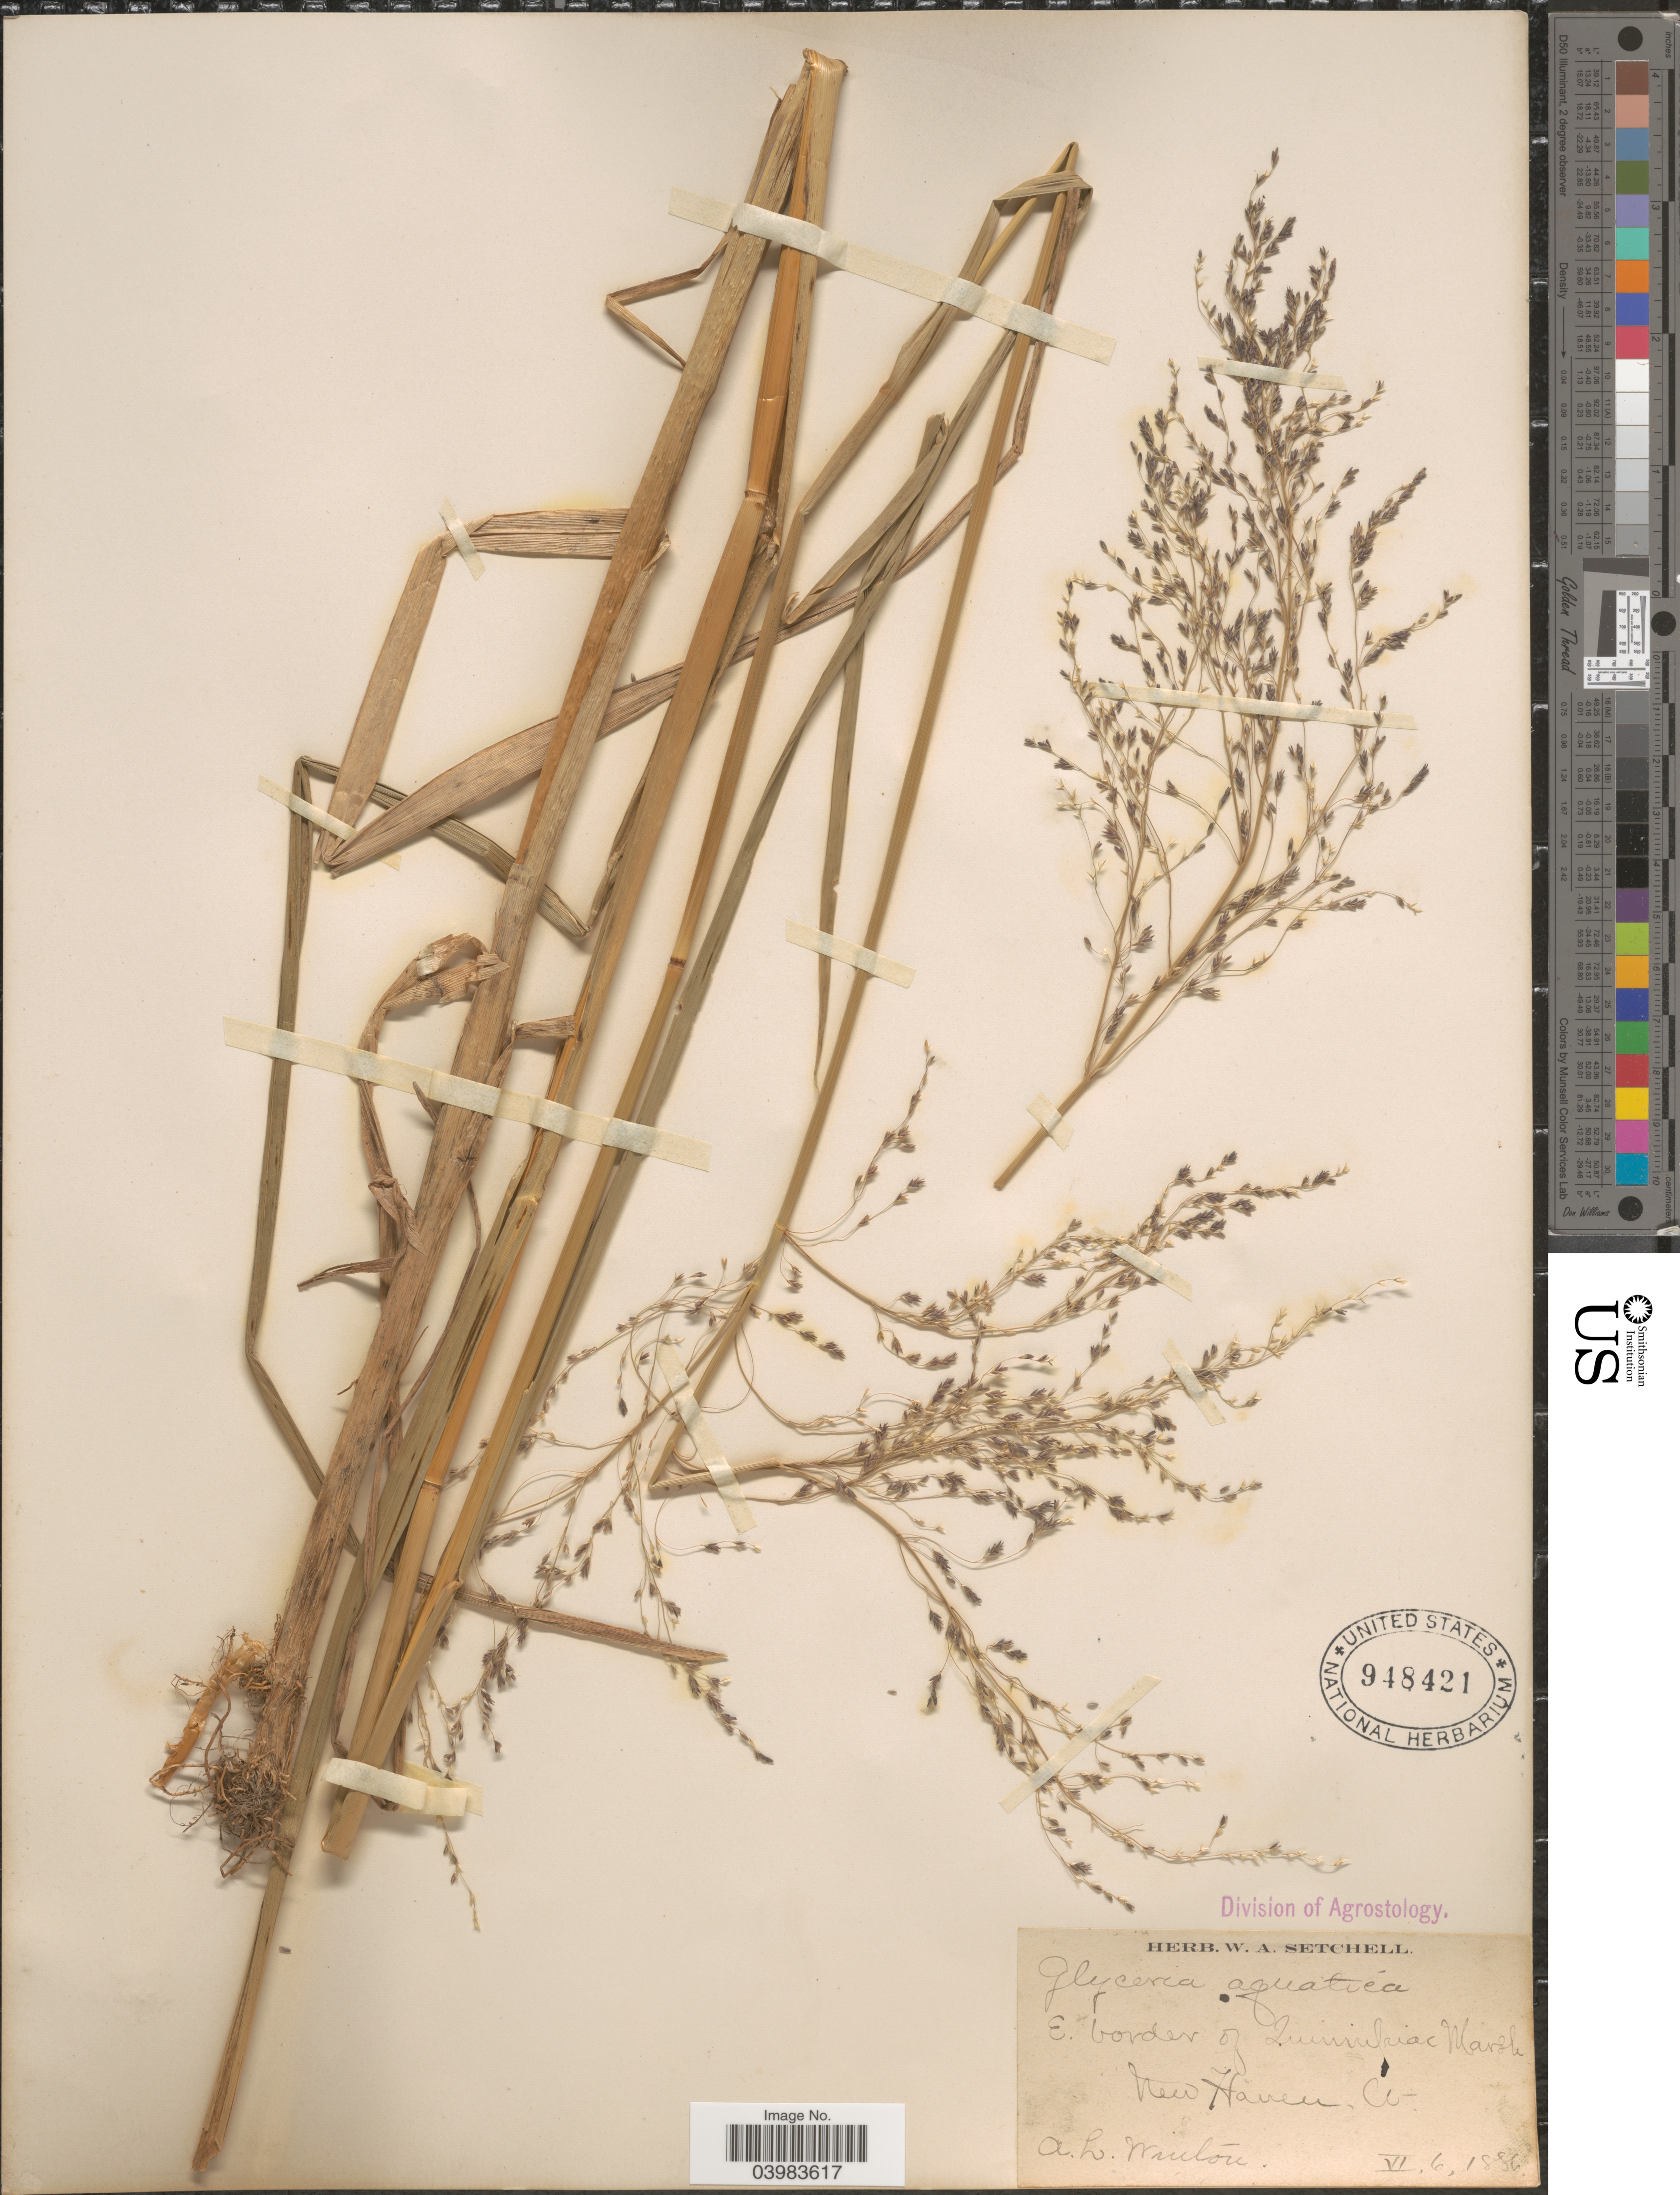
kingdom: Plantae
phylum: Tracheophyta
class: Liliopsida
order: Poales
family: Poaceae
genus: Glyceria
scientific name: Glyceria grandis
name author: S. Watson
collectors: A. Winton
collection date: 1886-06-06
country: United States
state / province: Connecticut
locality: E. border of Quinnipiac Marsh. New Haven Co.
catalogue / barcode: US 948421